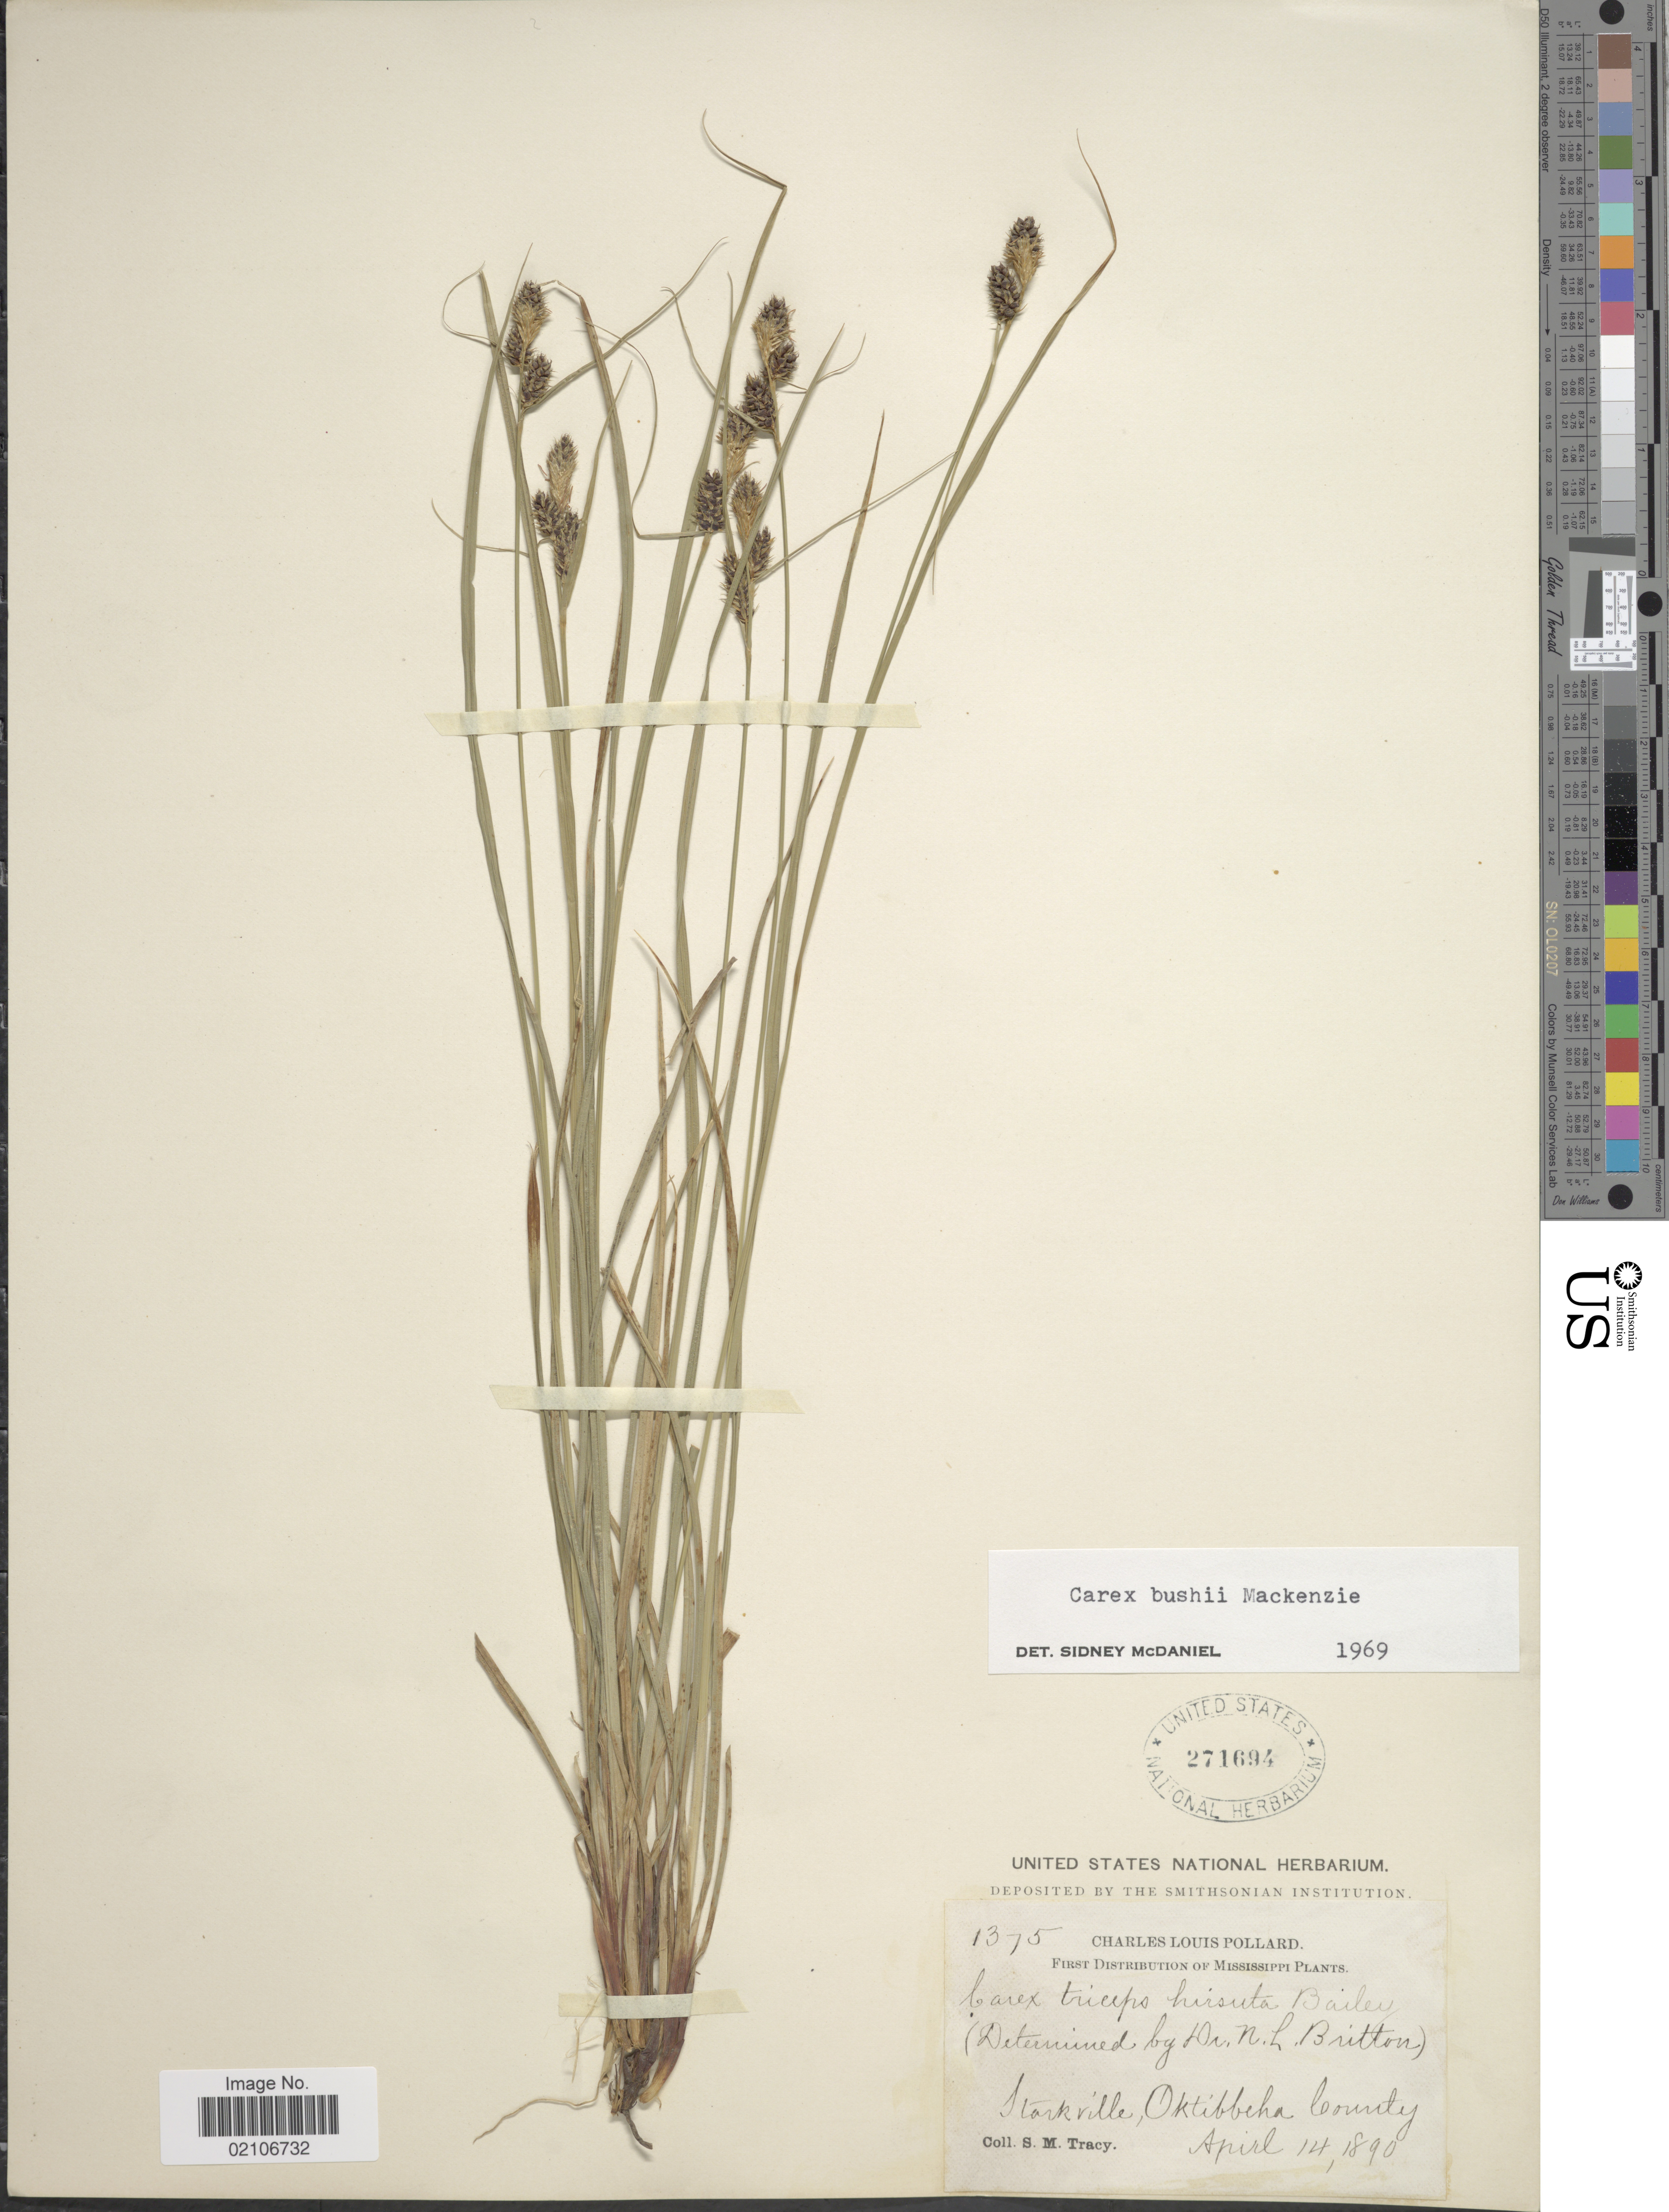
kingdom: Plantae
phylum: Tracheophyta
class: Liliopsida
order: Poales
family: Cyperaceae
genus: Carex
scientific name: Carex bushii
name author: Mack.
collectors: S. M. Tracy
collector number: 1375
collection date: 1890-04-14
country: United States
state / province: Mississippi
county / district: Oktibbeha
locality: Starkville, Oktibbeha County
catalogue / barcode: US 271694